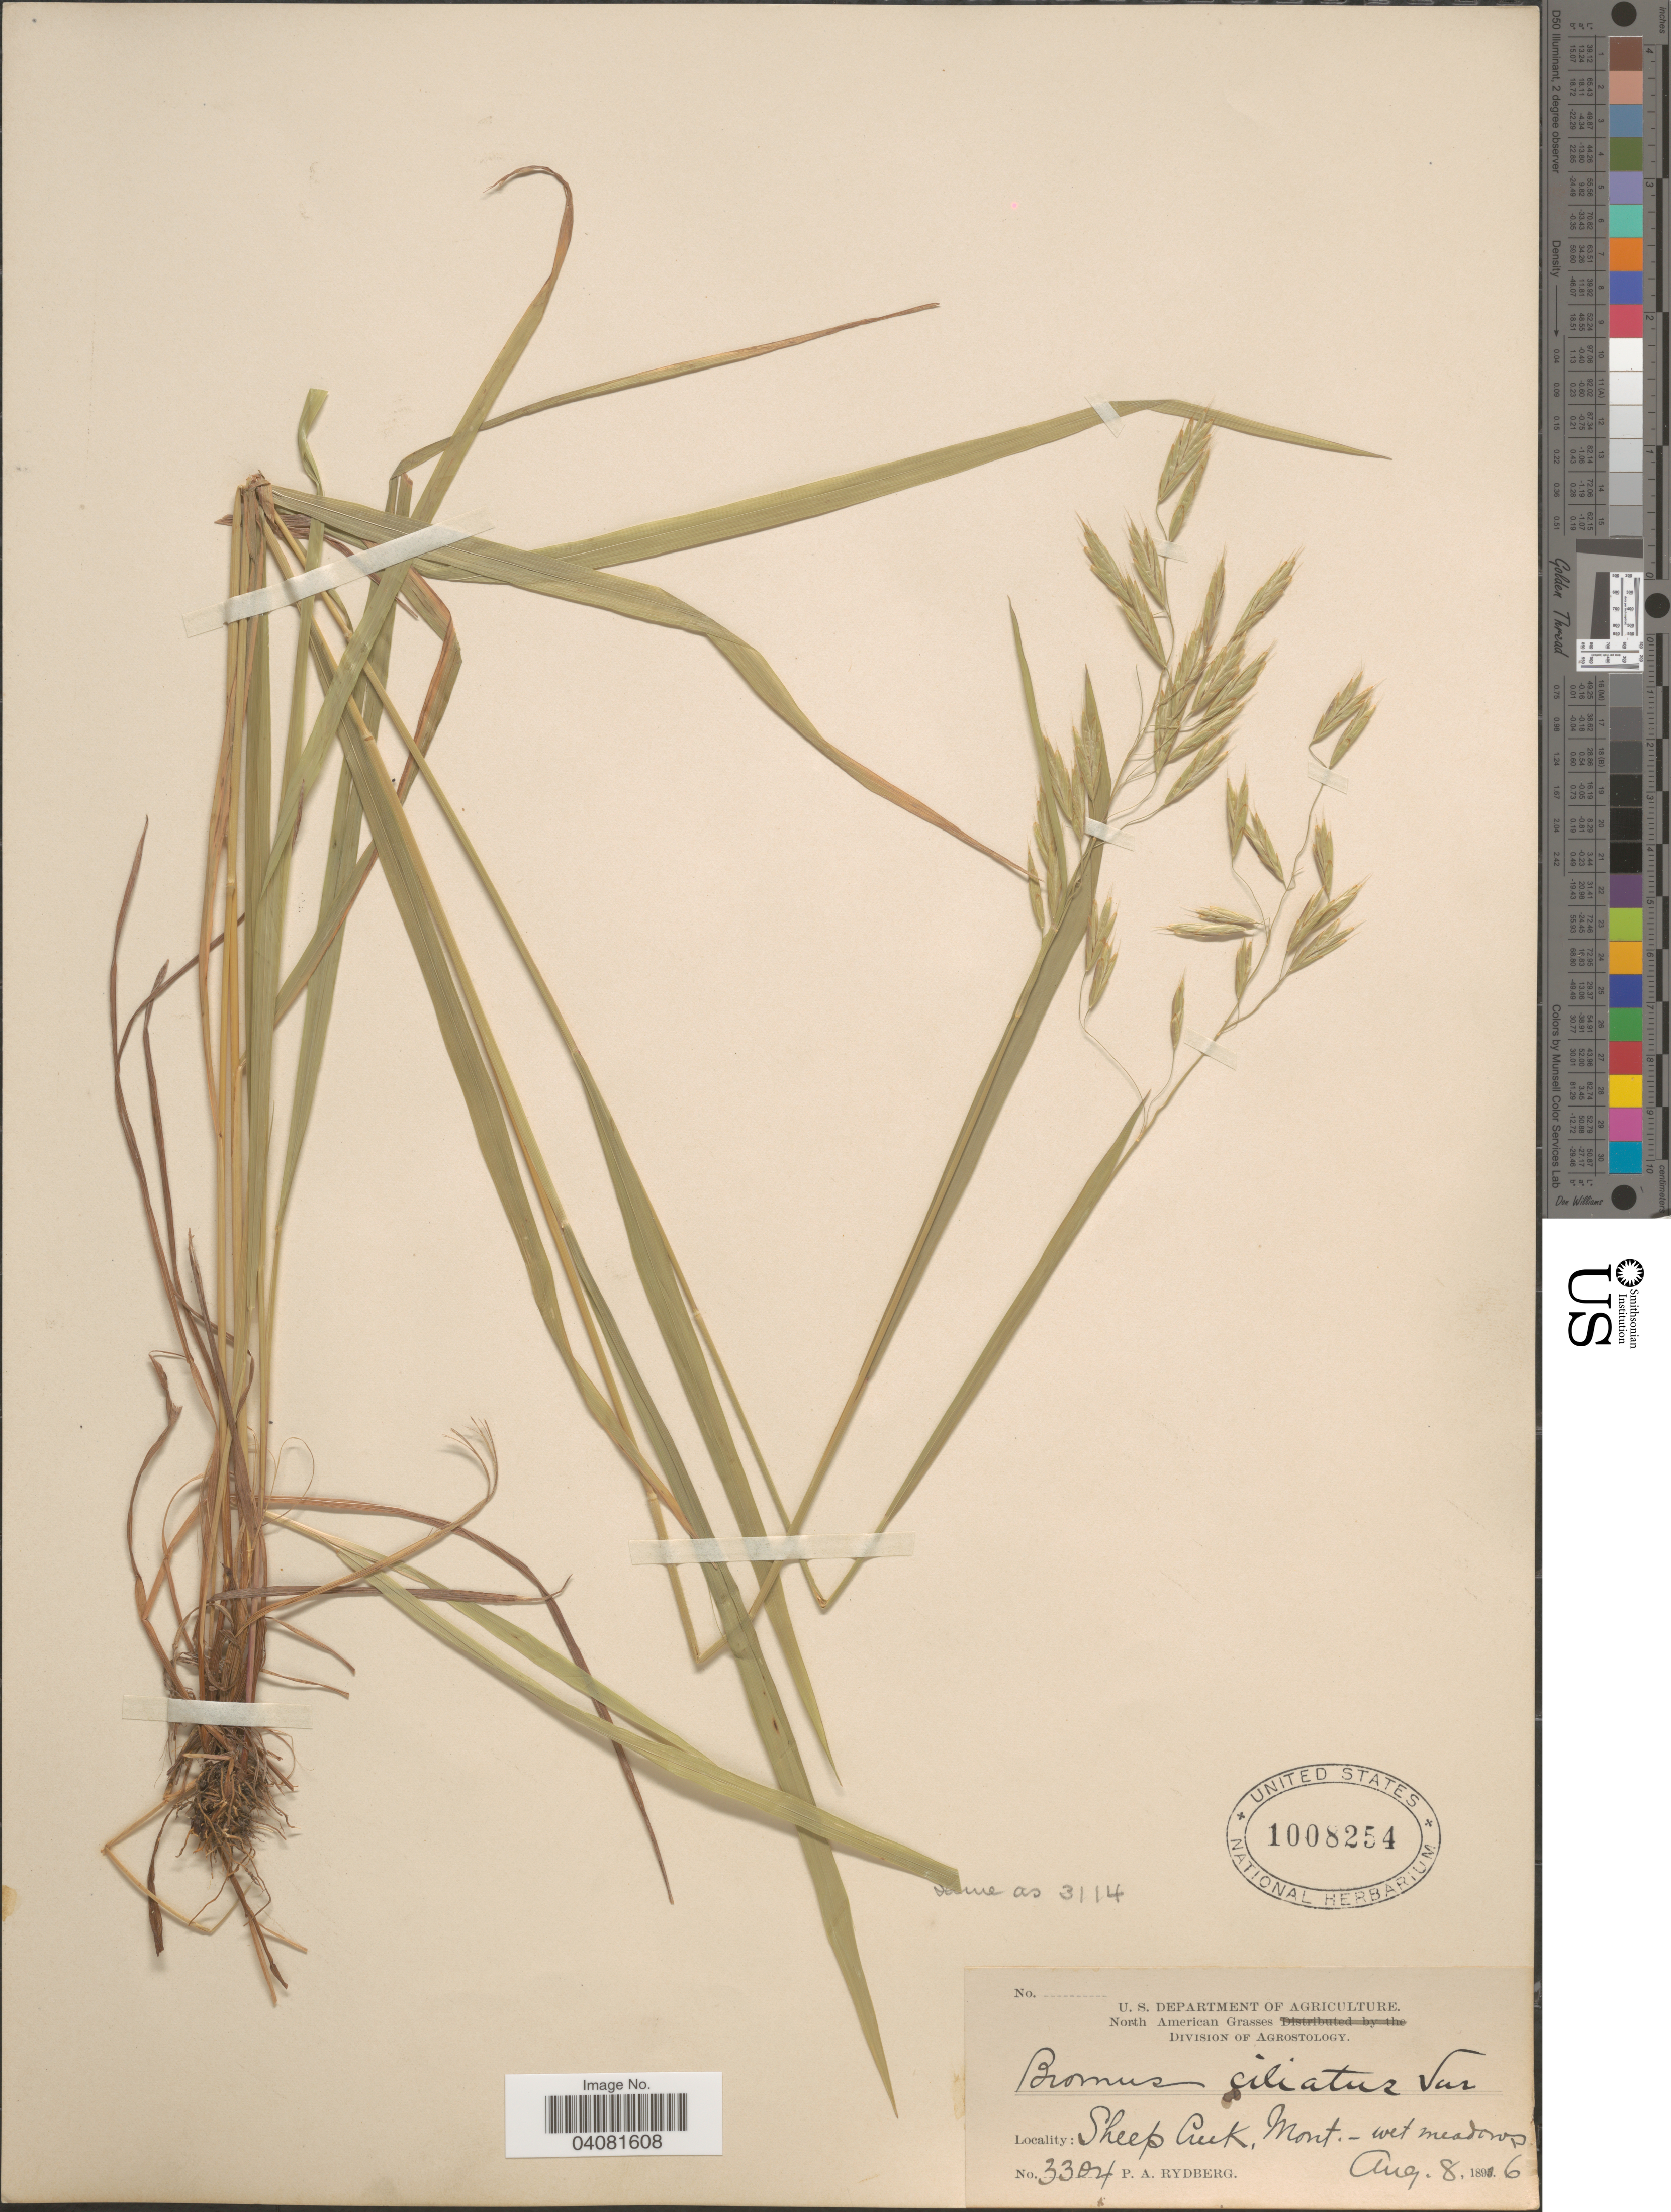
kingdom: Plantae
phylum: Tracheophyta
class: Liliopsida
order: Poales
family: Poaceae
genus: Bromus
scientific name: Bromus ciliatus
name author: L.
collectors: P. A. Rydberg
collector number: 3304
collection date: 1896-08-08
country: United States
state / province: Montana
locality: Sheep Creek.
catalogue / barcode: US 1008254